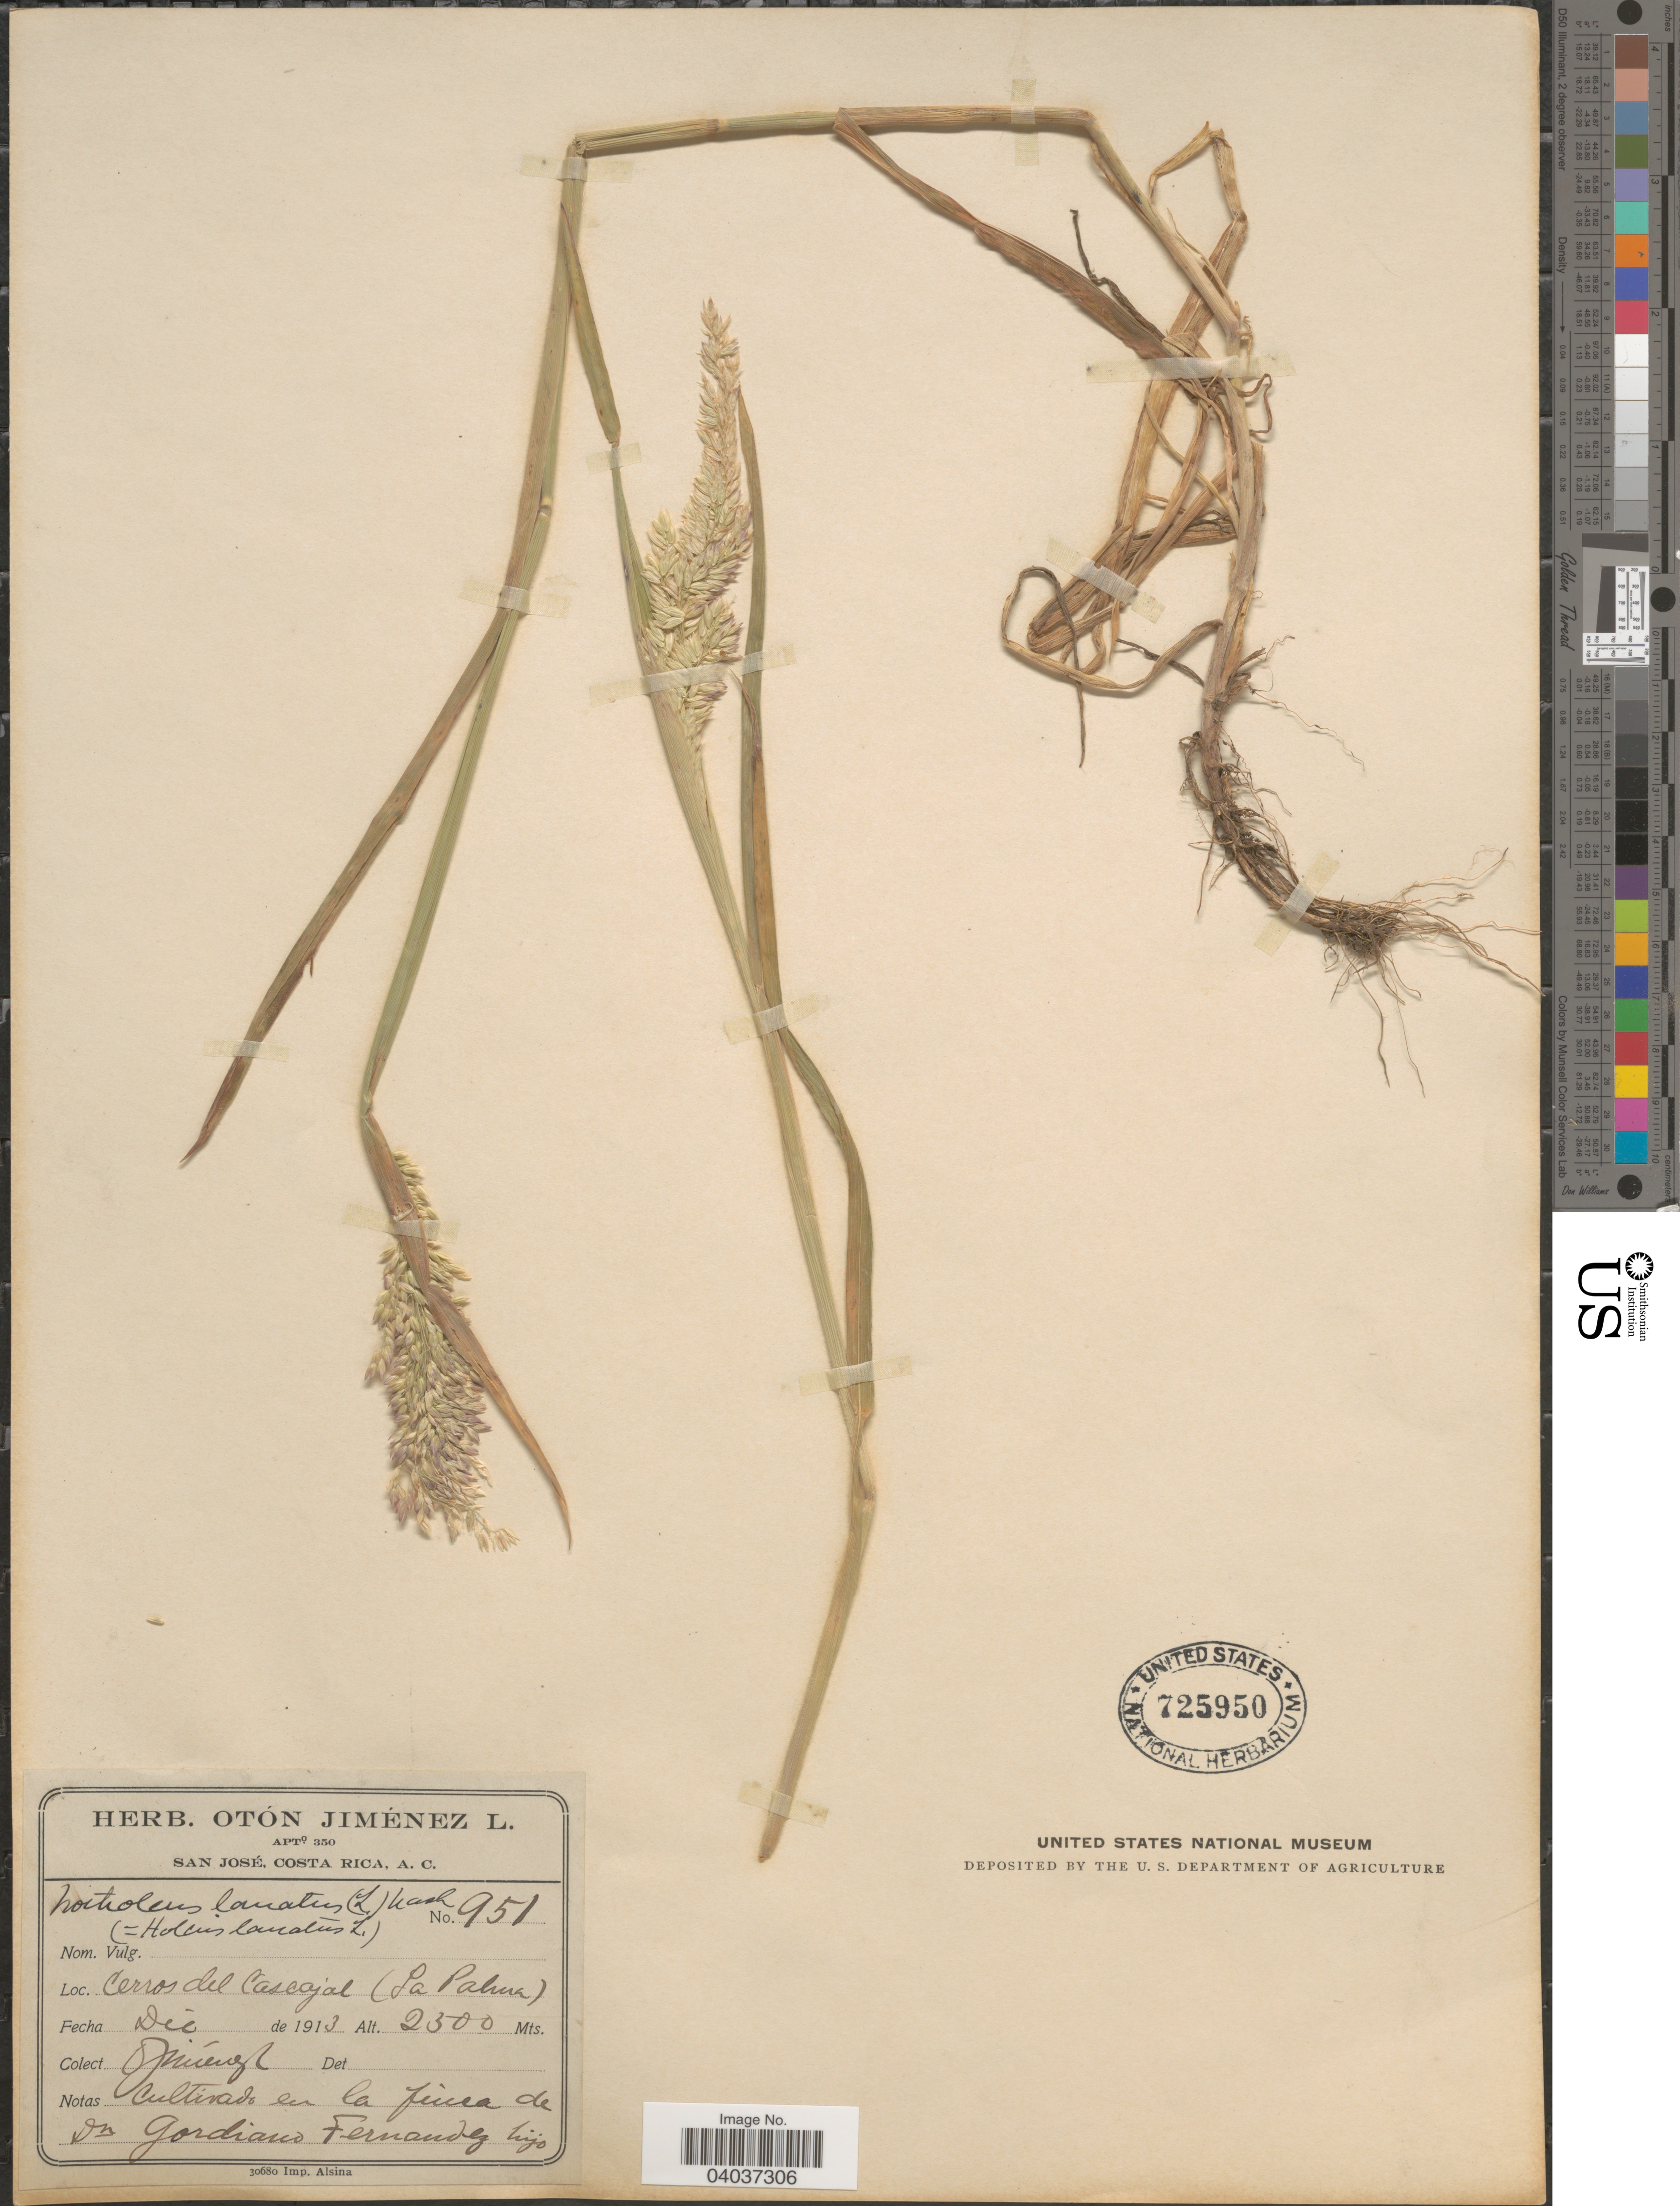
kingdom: Plantae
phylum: Tracheophyta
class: Liliopsida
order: Poales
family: Poaceae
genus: Holcus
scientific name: Holcus lanatus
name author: L.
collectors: O. Jiménez L.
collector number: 951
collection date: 1913-12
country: Costa Rica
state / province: San José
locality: Cerros del Cascajal (La Palma). En la finca de Dn Gordiano Fernandez hijo.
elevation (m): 2500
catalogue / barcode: US 725950